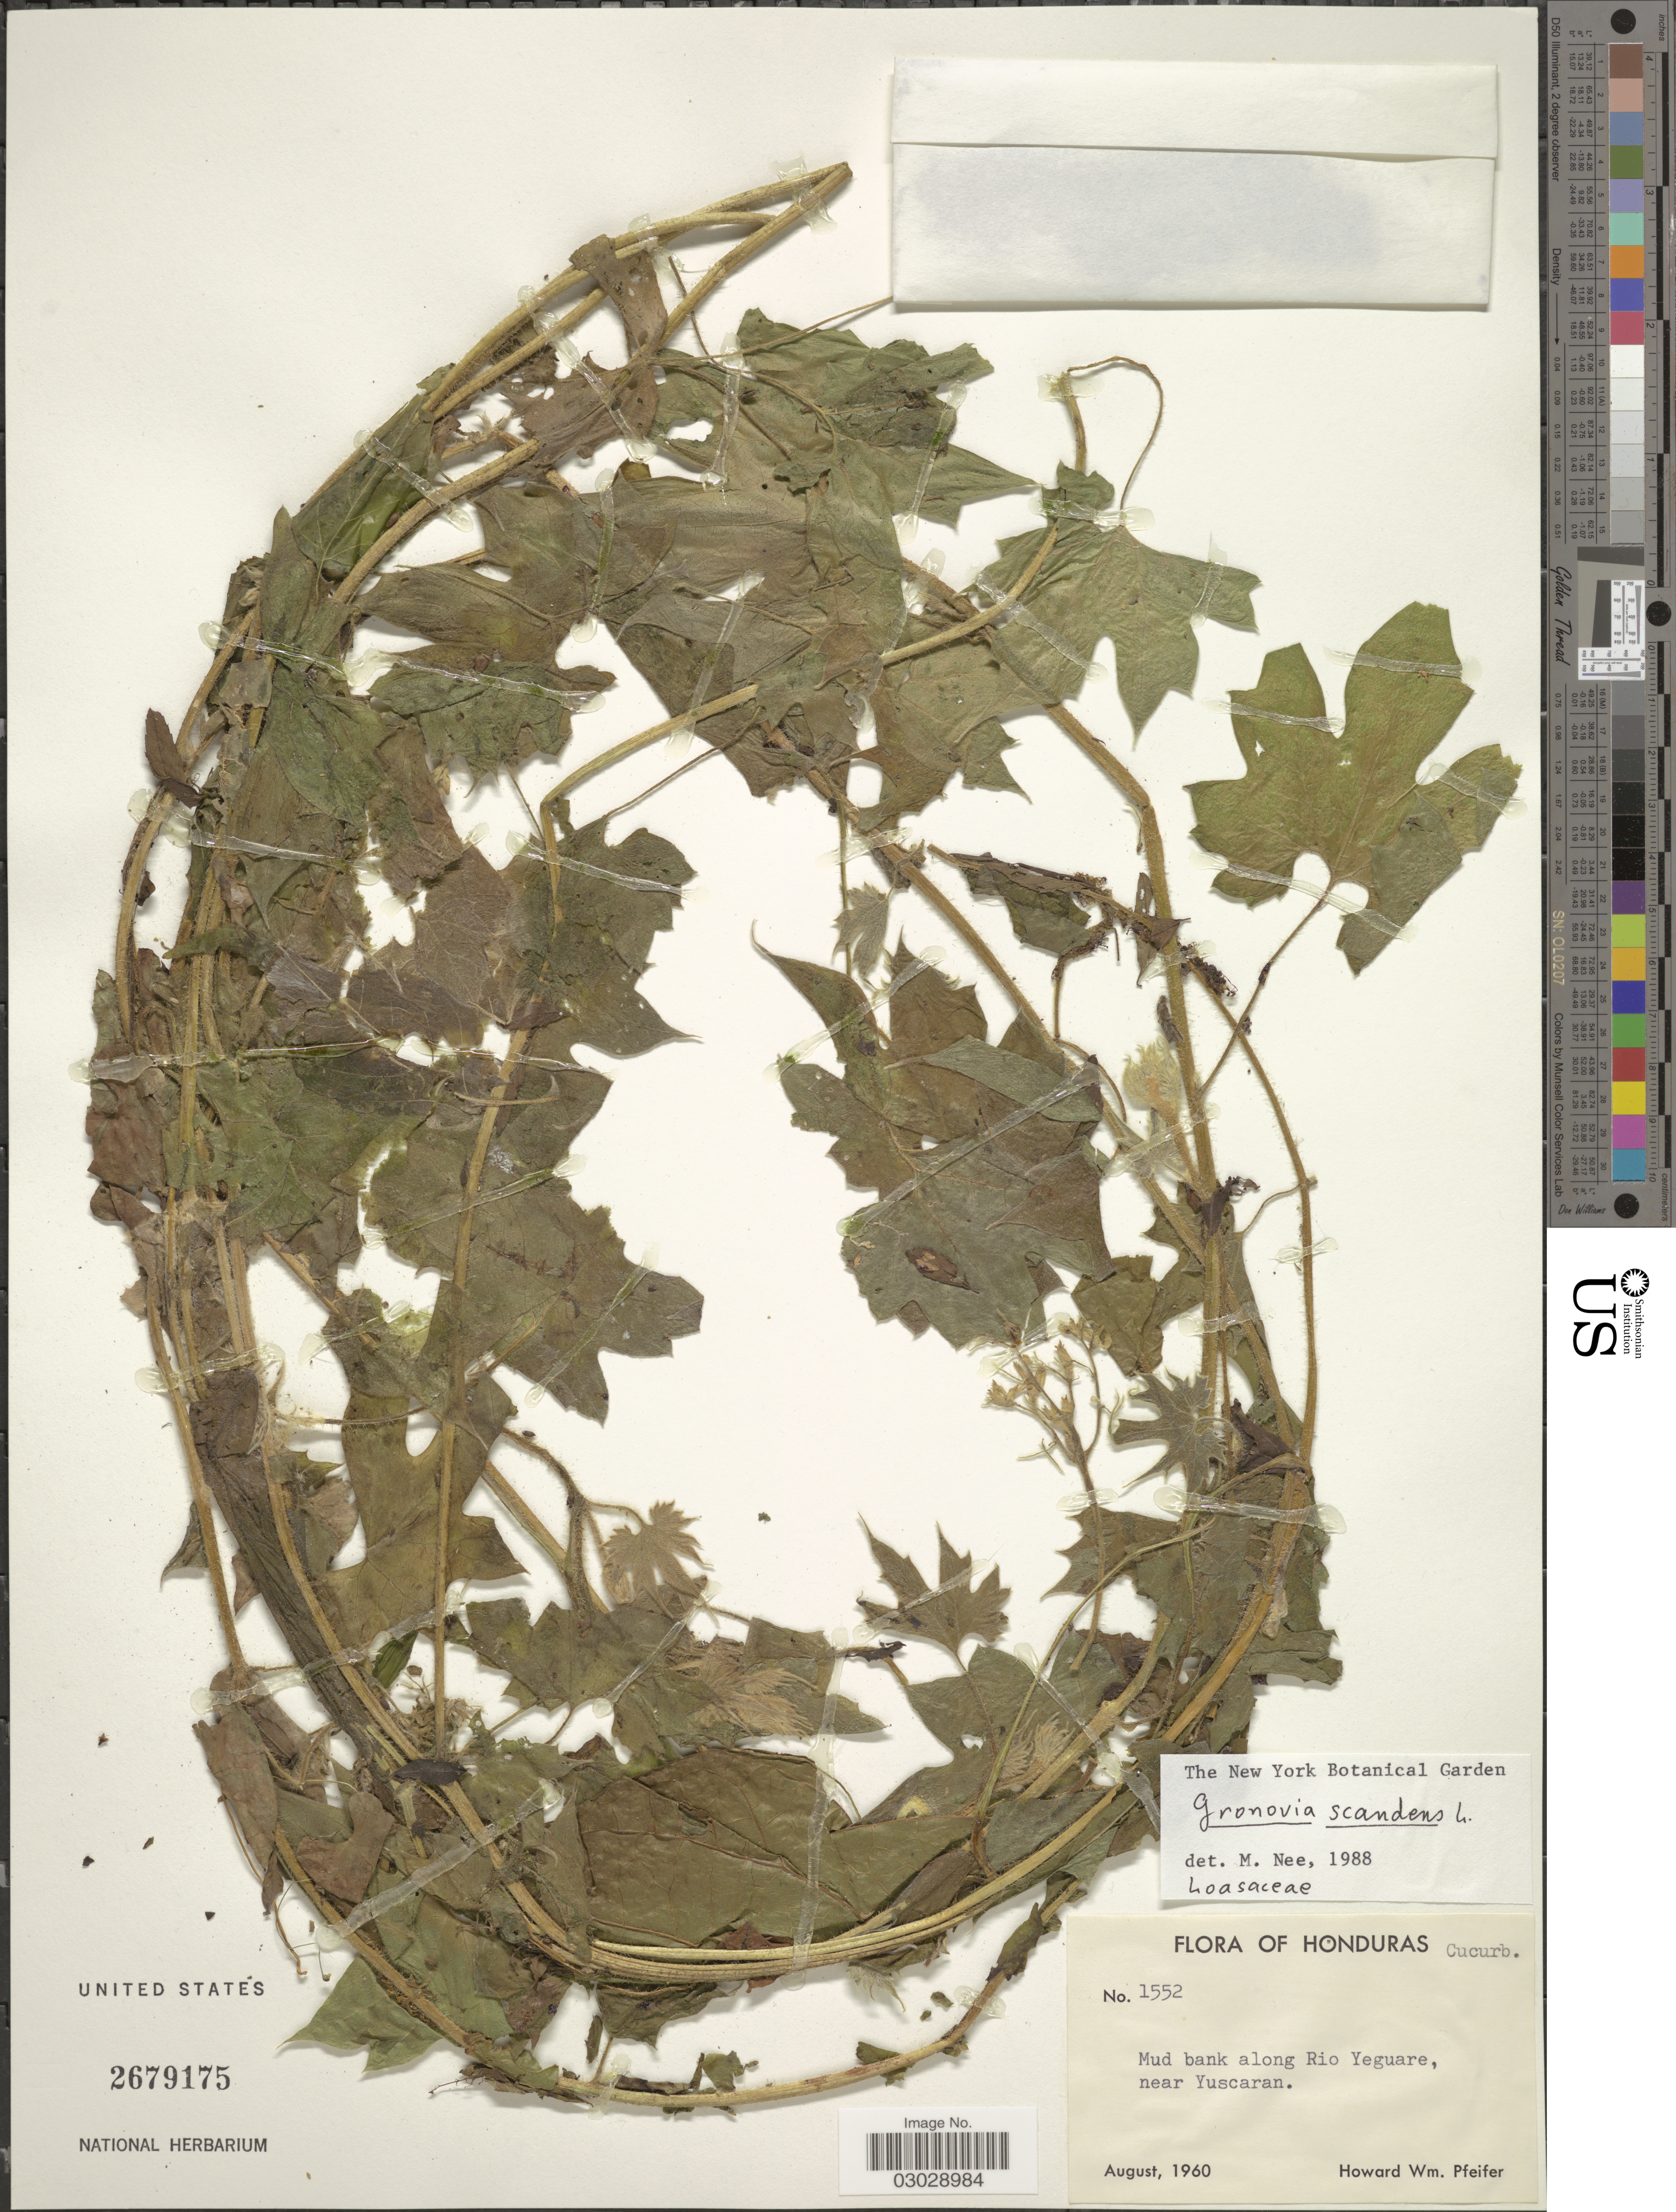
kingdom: Plantae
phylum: Tracheophyta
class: Magnoliopsida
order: Cornales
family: Loasaceae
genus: Gronovia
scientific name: Gronovia scandens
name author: L.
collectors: H. W. Pfeifer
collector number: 1552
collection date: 1960-08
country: Honduras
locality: Mud bank along Rio Yeguare, near Yuscaran.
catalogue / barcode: US 2679175